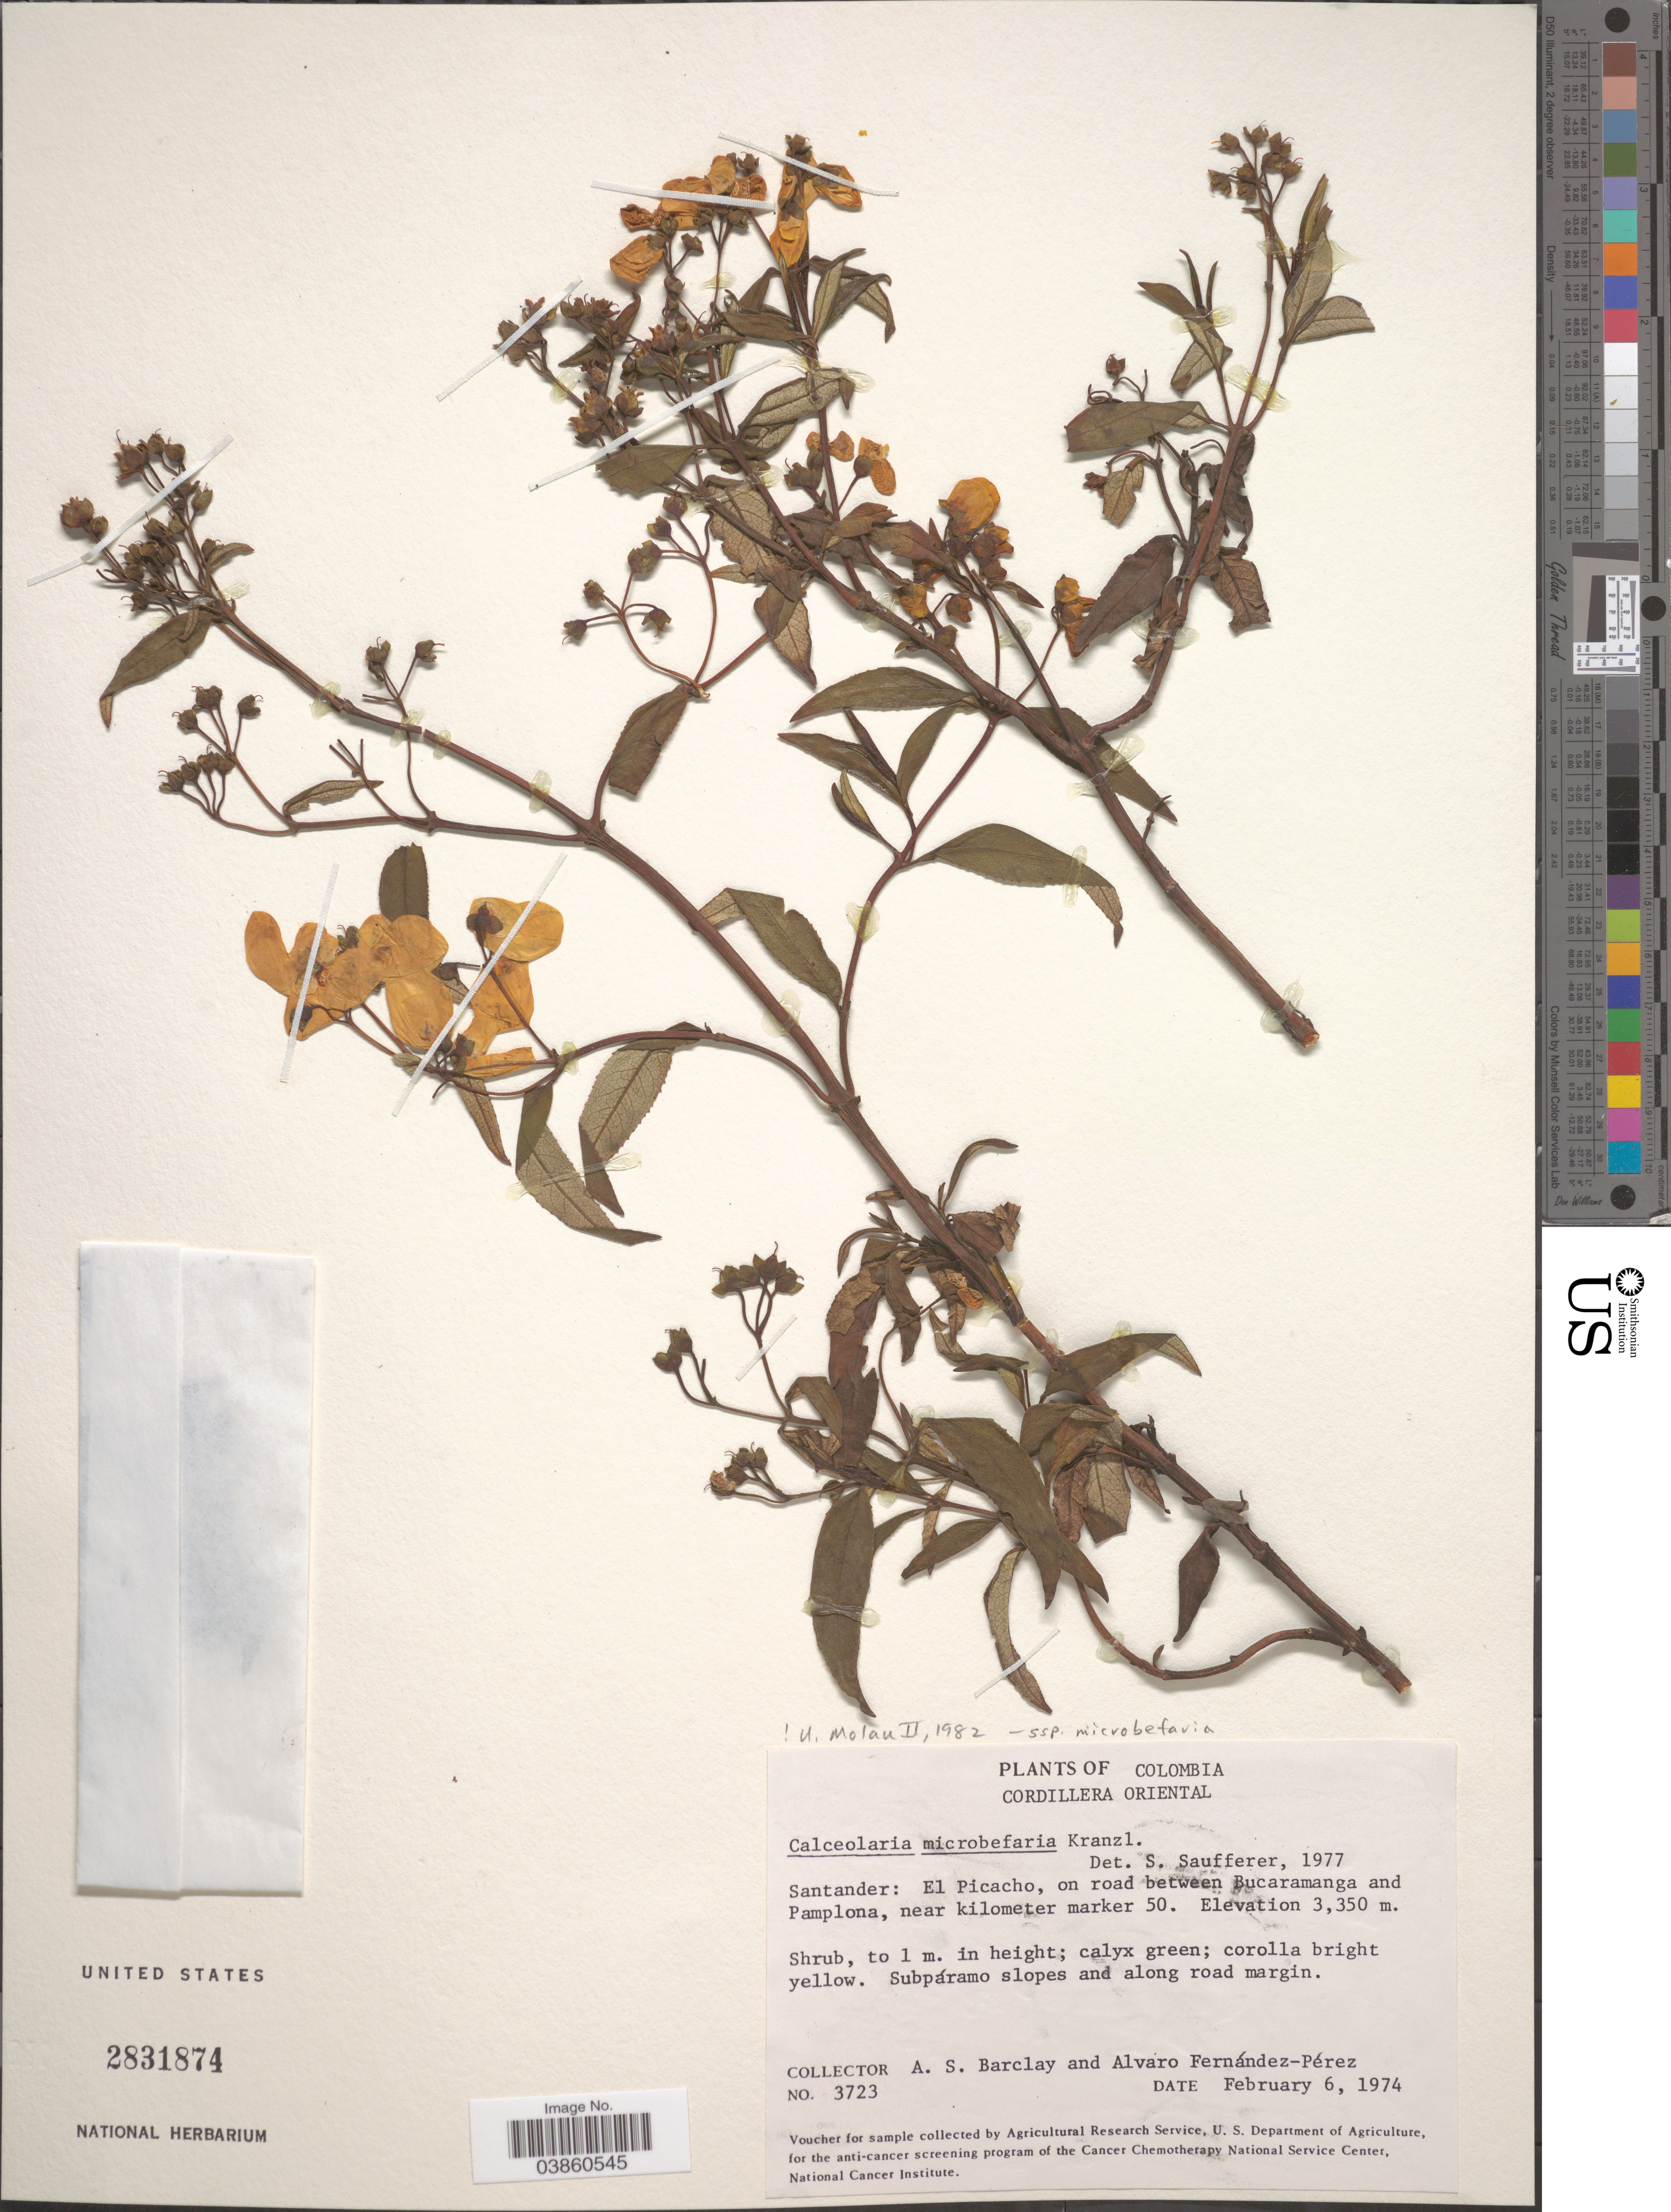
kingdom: Plantae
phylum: Tracheophyta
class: Magnoliopsida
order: Lamiales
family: Calceolariaceae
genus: Calceolaria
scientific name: Calceolaria microbefaria subsp. microbefaria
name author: Kränzl.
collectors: A. S. Barclay & A. Fernández-Pérez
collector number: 3723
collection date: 1974-02-06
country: Colombia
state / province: Santander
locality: Cordillera Oriental. El Picacho, on road between Bucaramanga and Pamplona, near kilometer marker 50.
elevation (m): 3350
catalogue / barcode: US 2831874